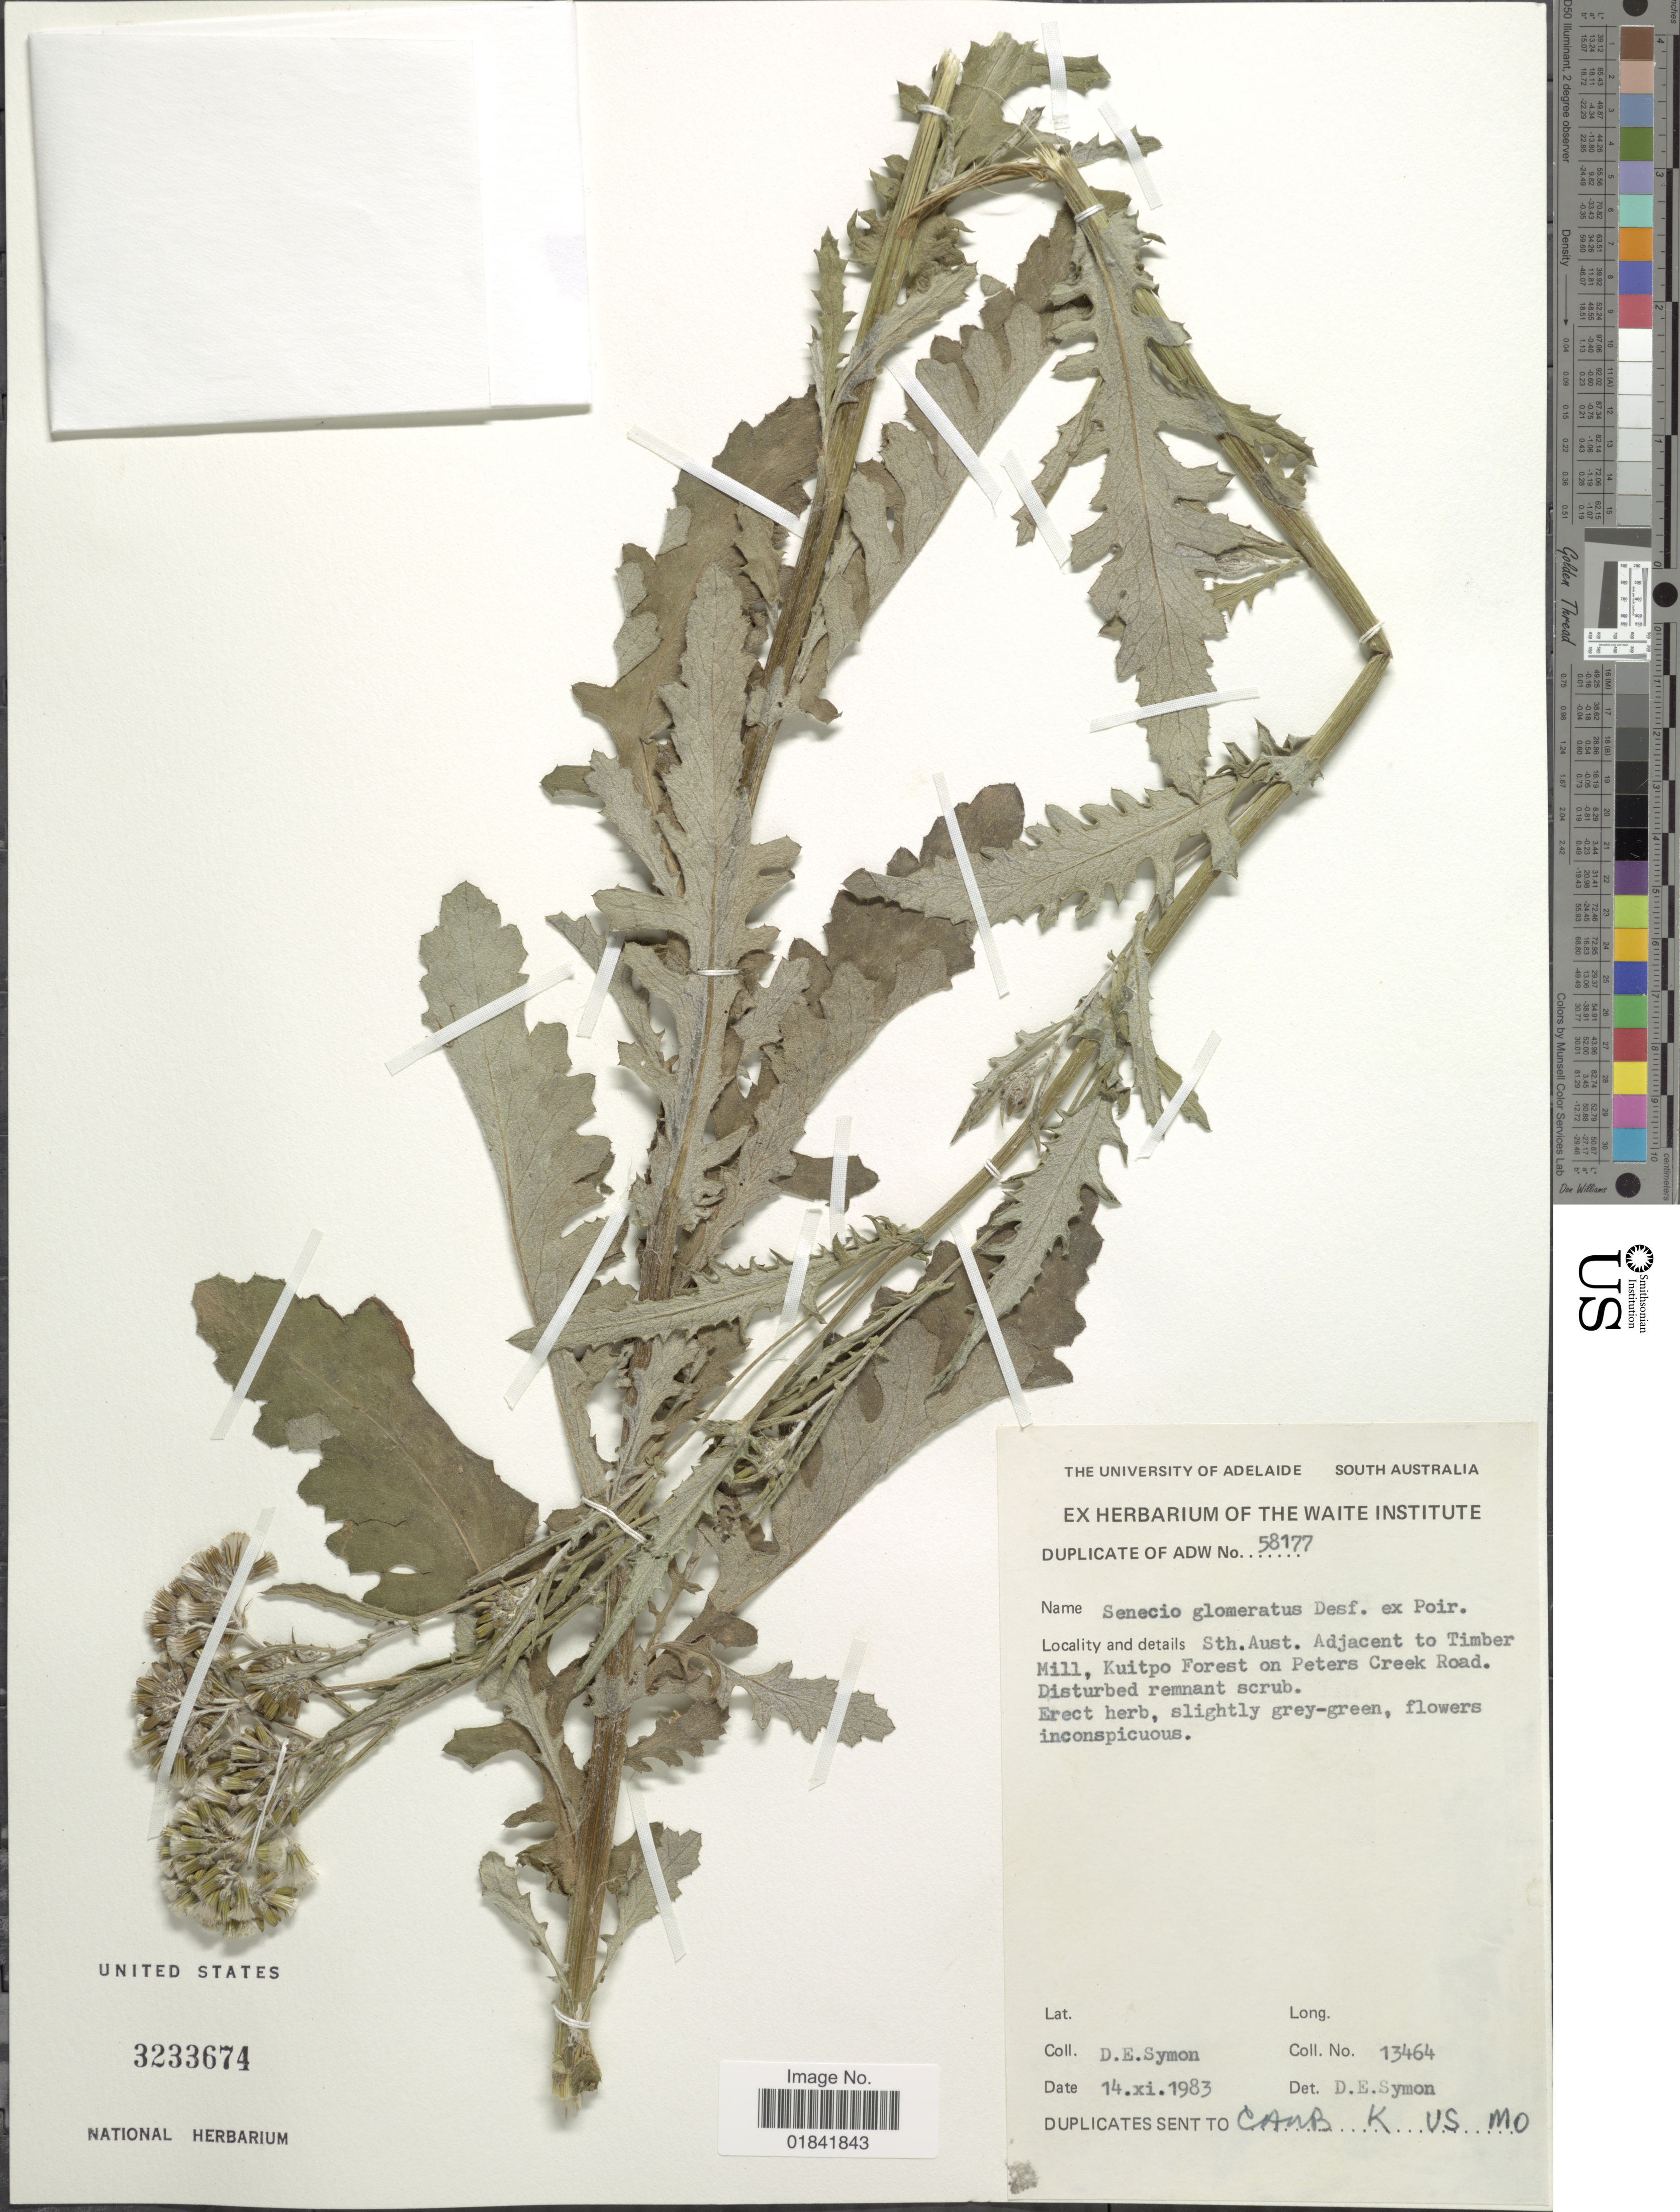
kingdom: Plantae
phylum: Tracheophyta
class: Magnoliopsida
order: Asterales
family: Asteraceae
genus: Senecio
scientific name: Senecio glomeratus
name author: Desf. ex Poir.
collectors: D. Symon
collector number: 13464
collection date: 1983-11-14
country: Australia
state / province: South Australia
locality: Sth. Australia, adjacent to Timber Mill, Kuitpo Forest on Peters Creek Road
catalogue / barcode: US 3233674